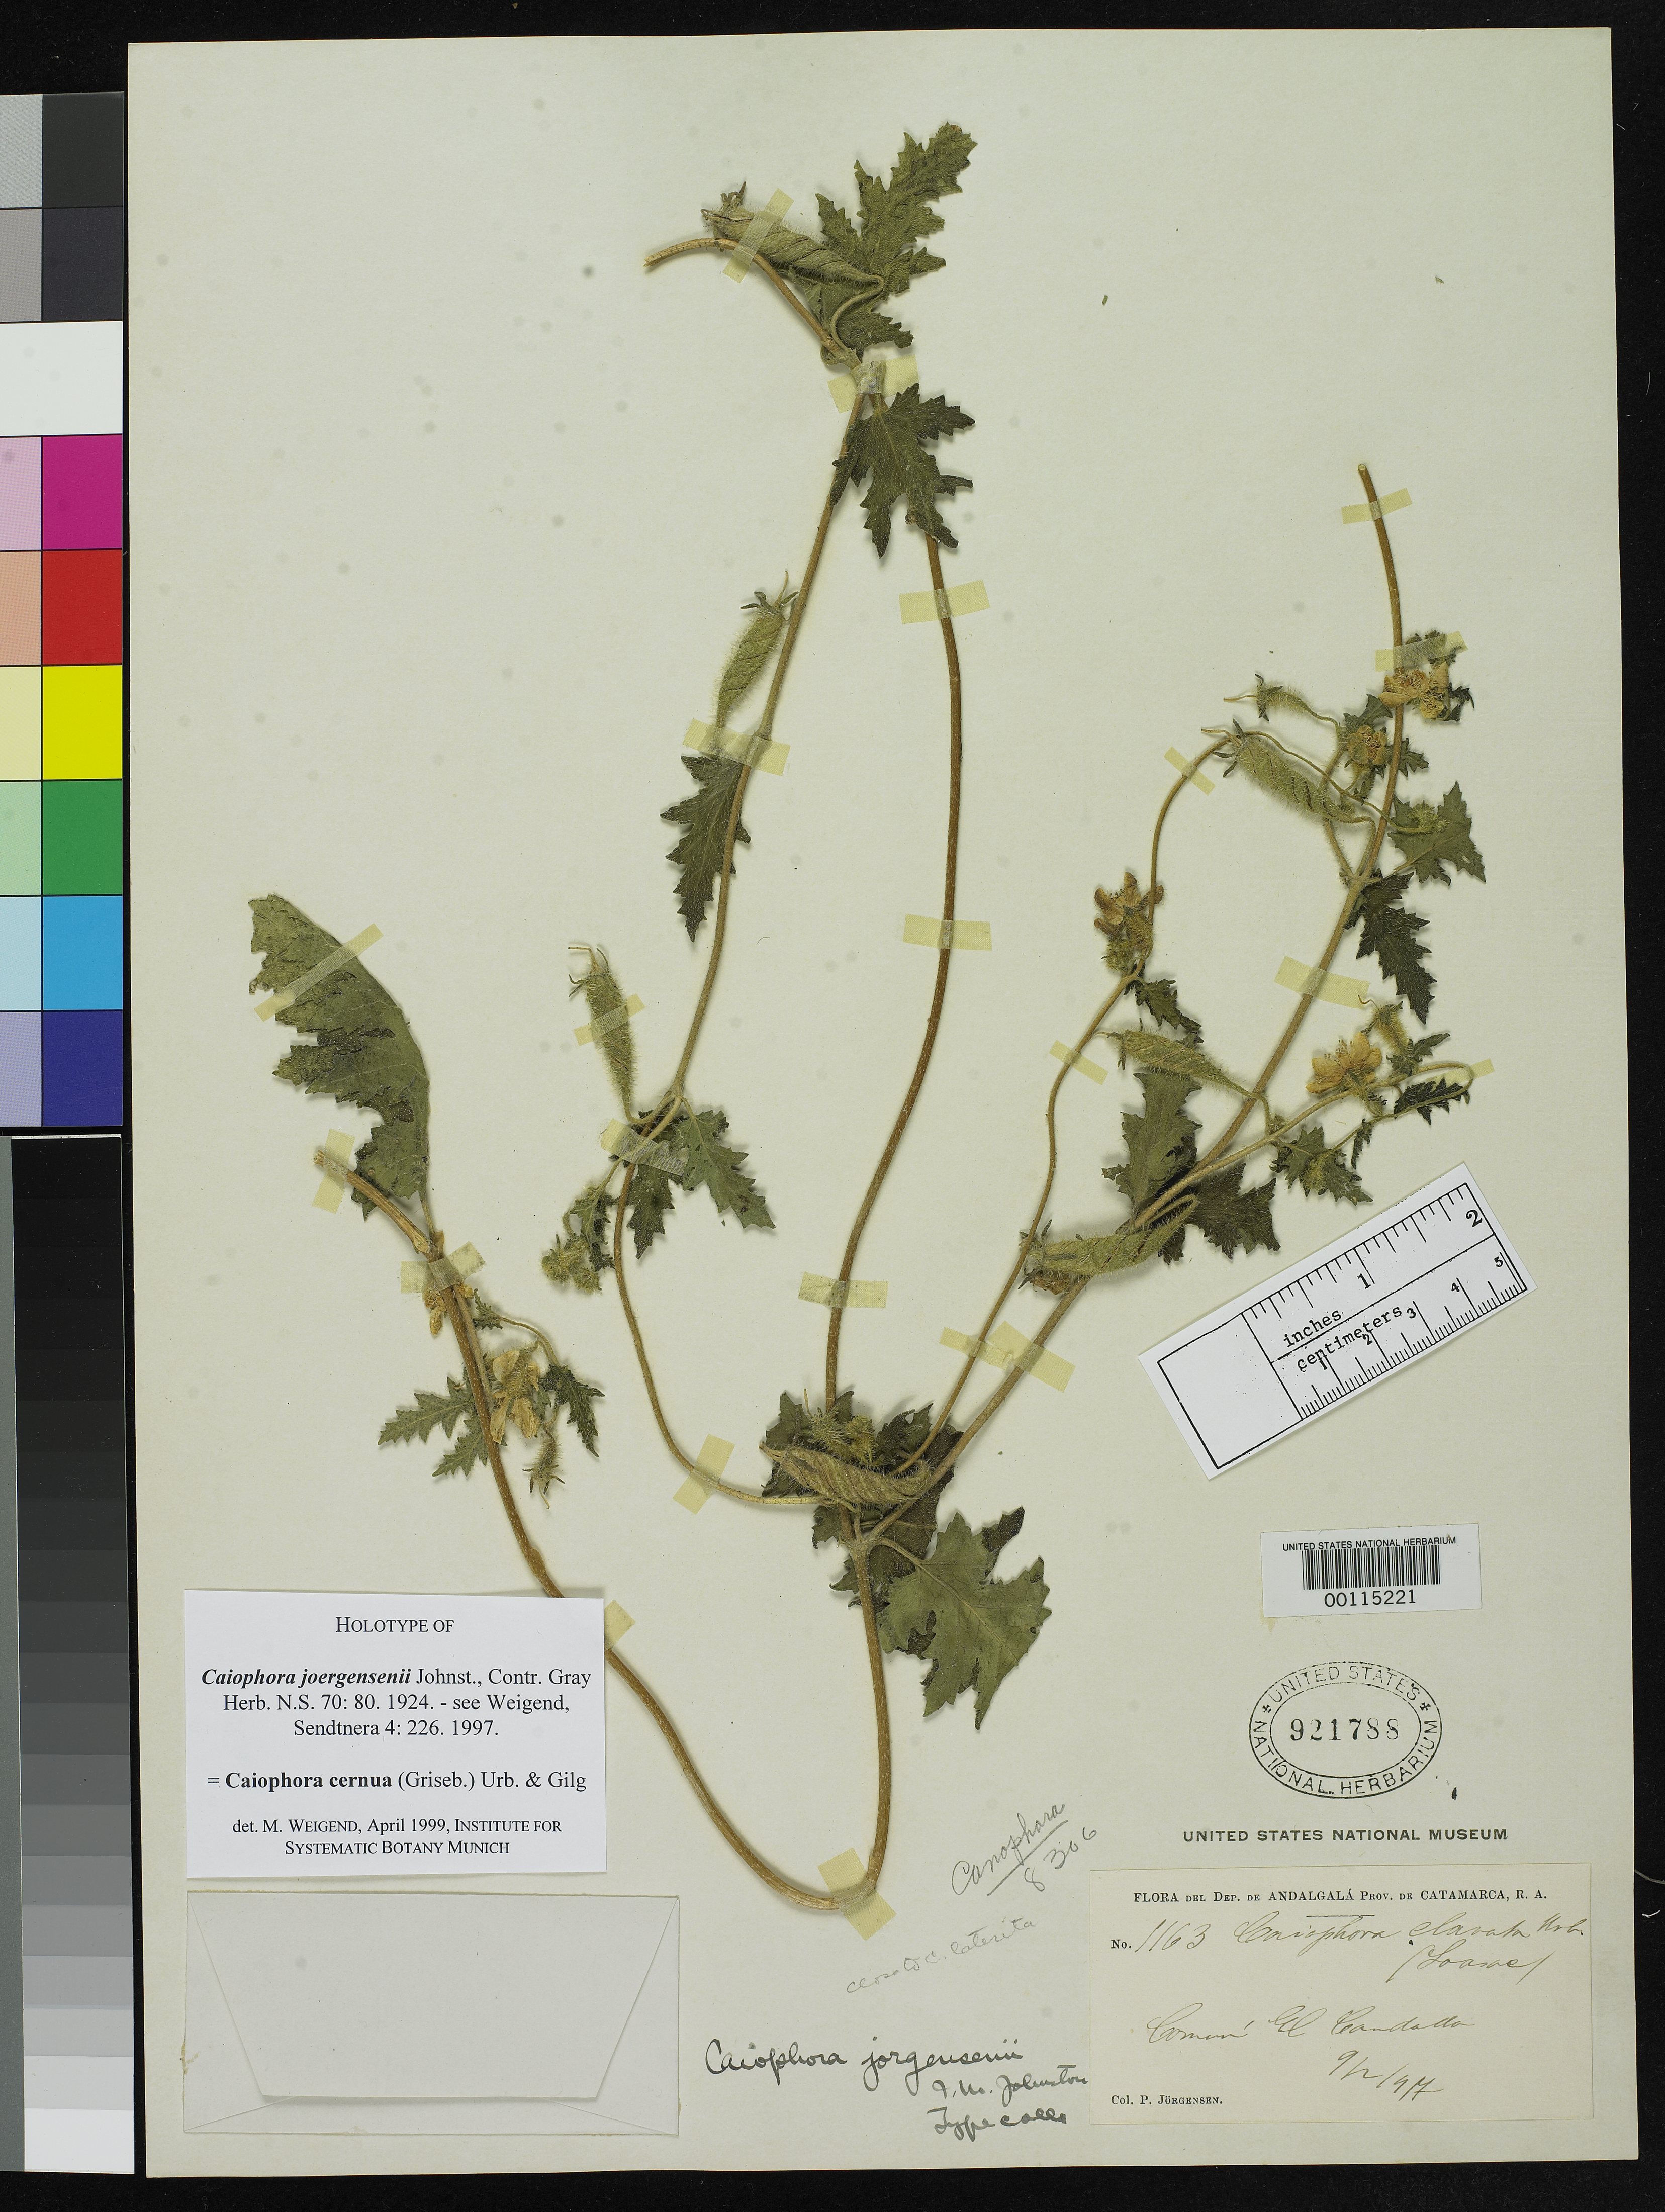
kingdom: Plantae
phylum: Tracheophyta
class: Magnoliopsida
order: Cornales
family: Loasaceae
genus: Caiophora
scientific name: Caiophora jorgensenii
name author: I.M. Johnst.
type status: Isotype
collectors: P. Jorgensen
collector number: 1163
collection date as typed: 16 Jan 1916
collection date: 1916-01-16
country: Argentina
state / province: Catamarca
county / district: Andalgalá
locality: El Candado.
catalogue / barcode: US 921788